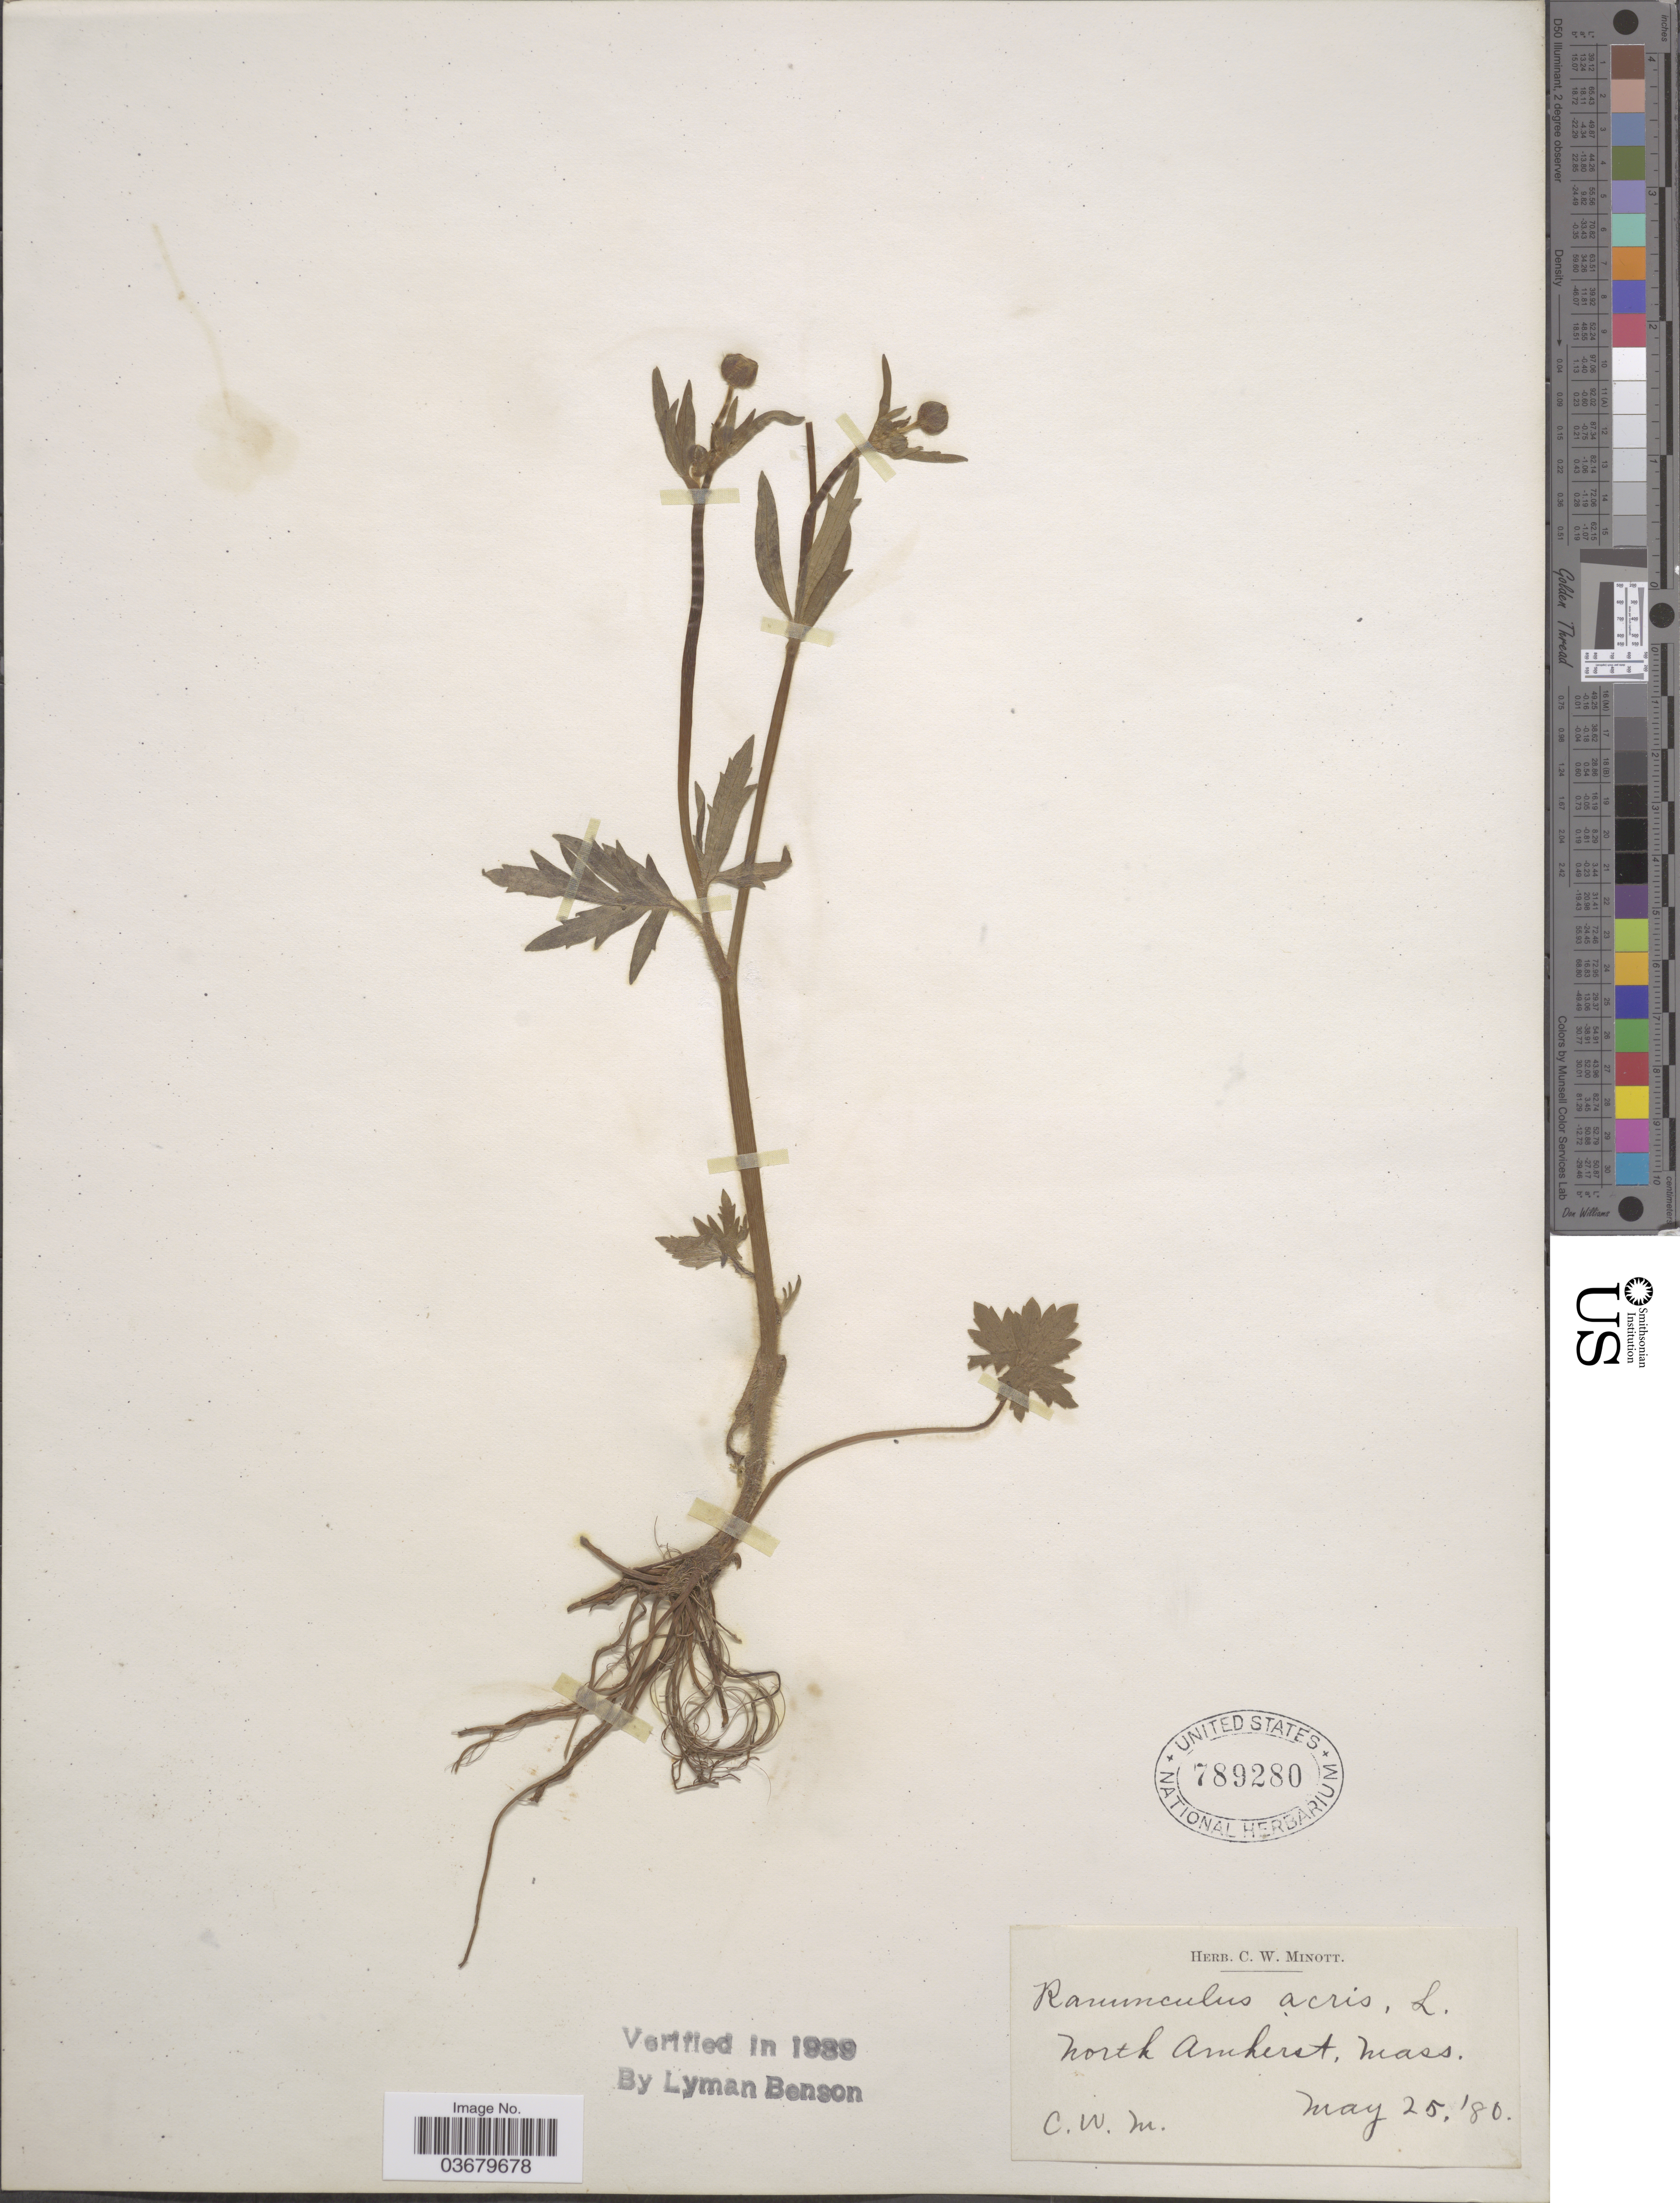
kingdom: Plantae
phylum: Tracheophyta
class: Magnoliopsida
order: Ranunculales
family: Ranunculaceae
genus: Ranunculus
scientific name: Ranunculus acris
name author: L.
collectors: C. Minott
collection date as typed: Transcribed d/m/y: 25/5/80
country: United States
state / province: Massachusetts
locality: North Amherst.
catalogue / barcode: US 789280